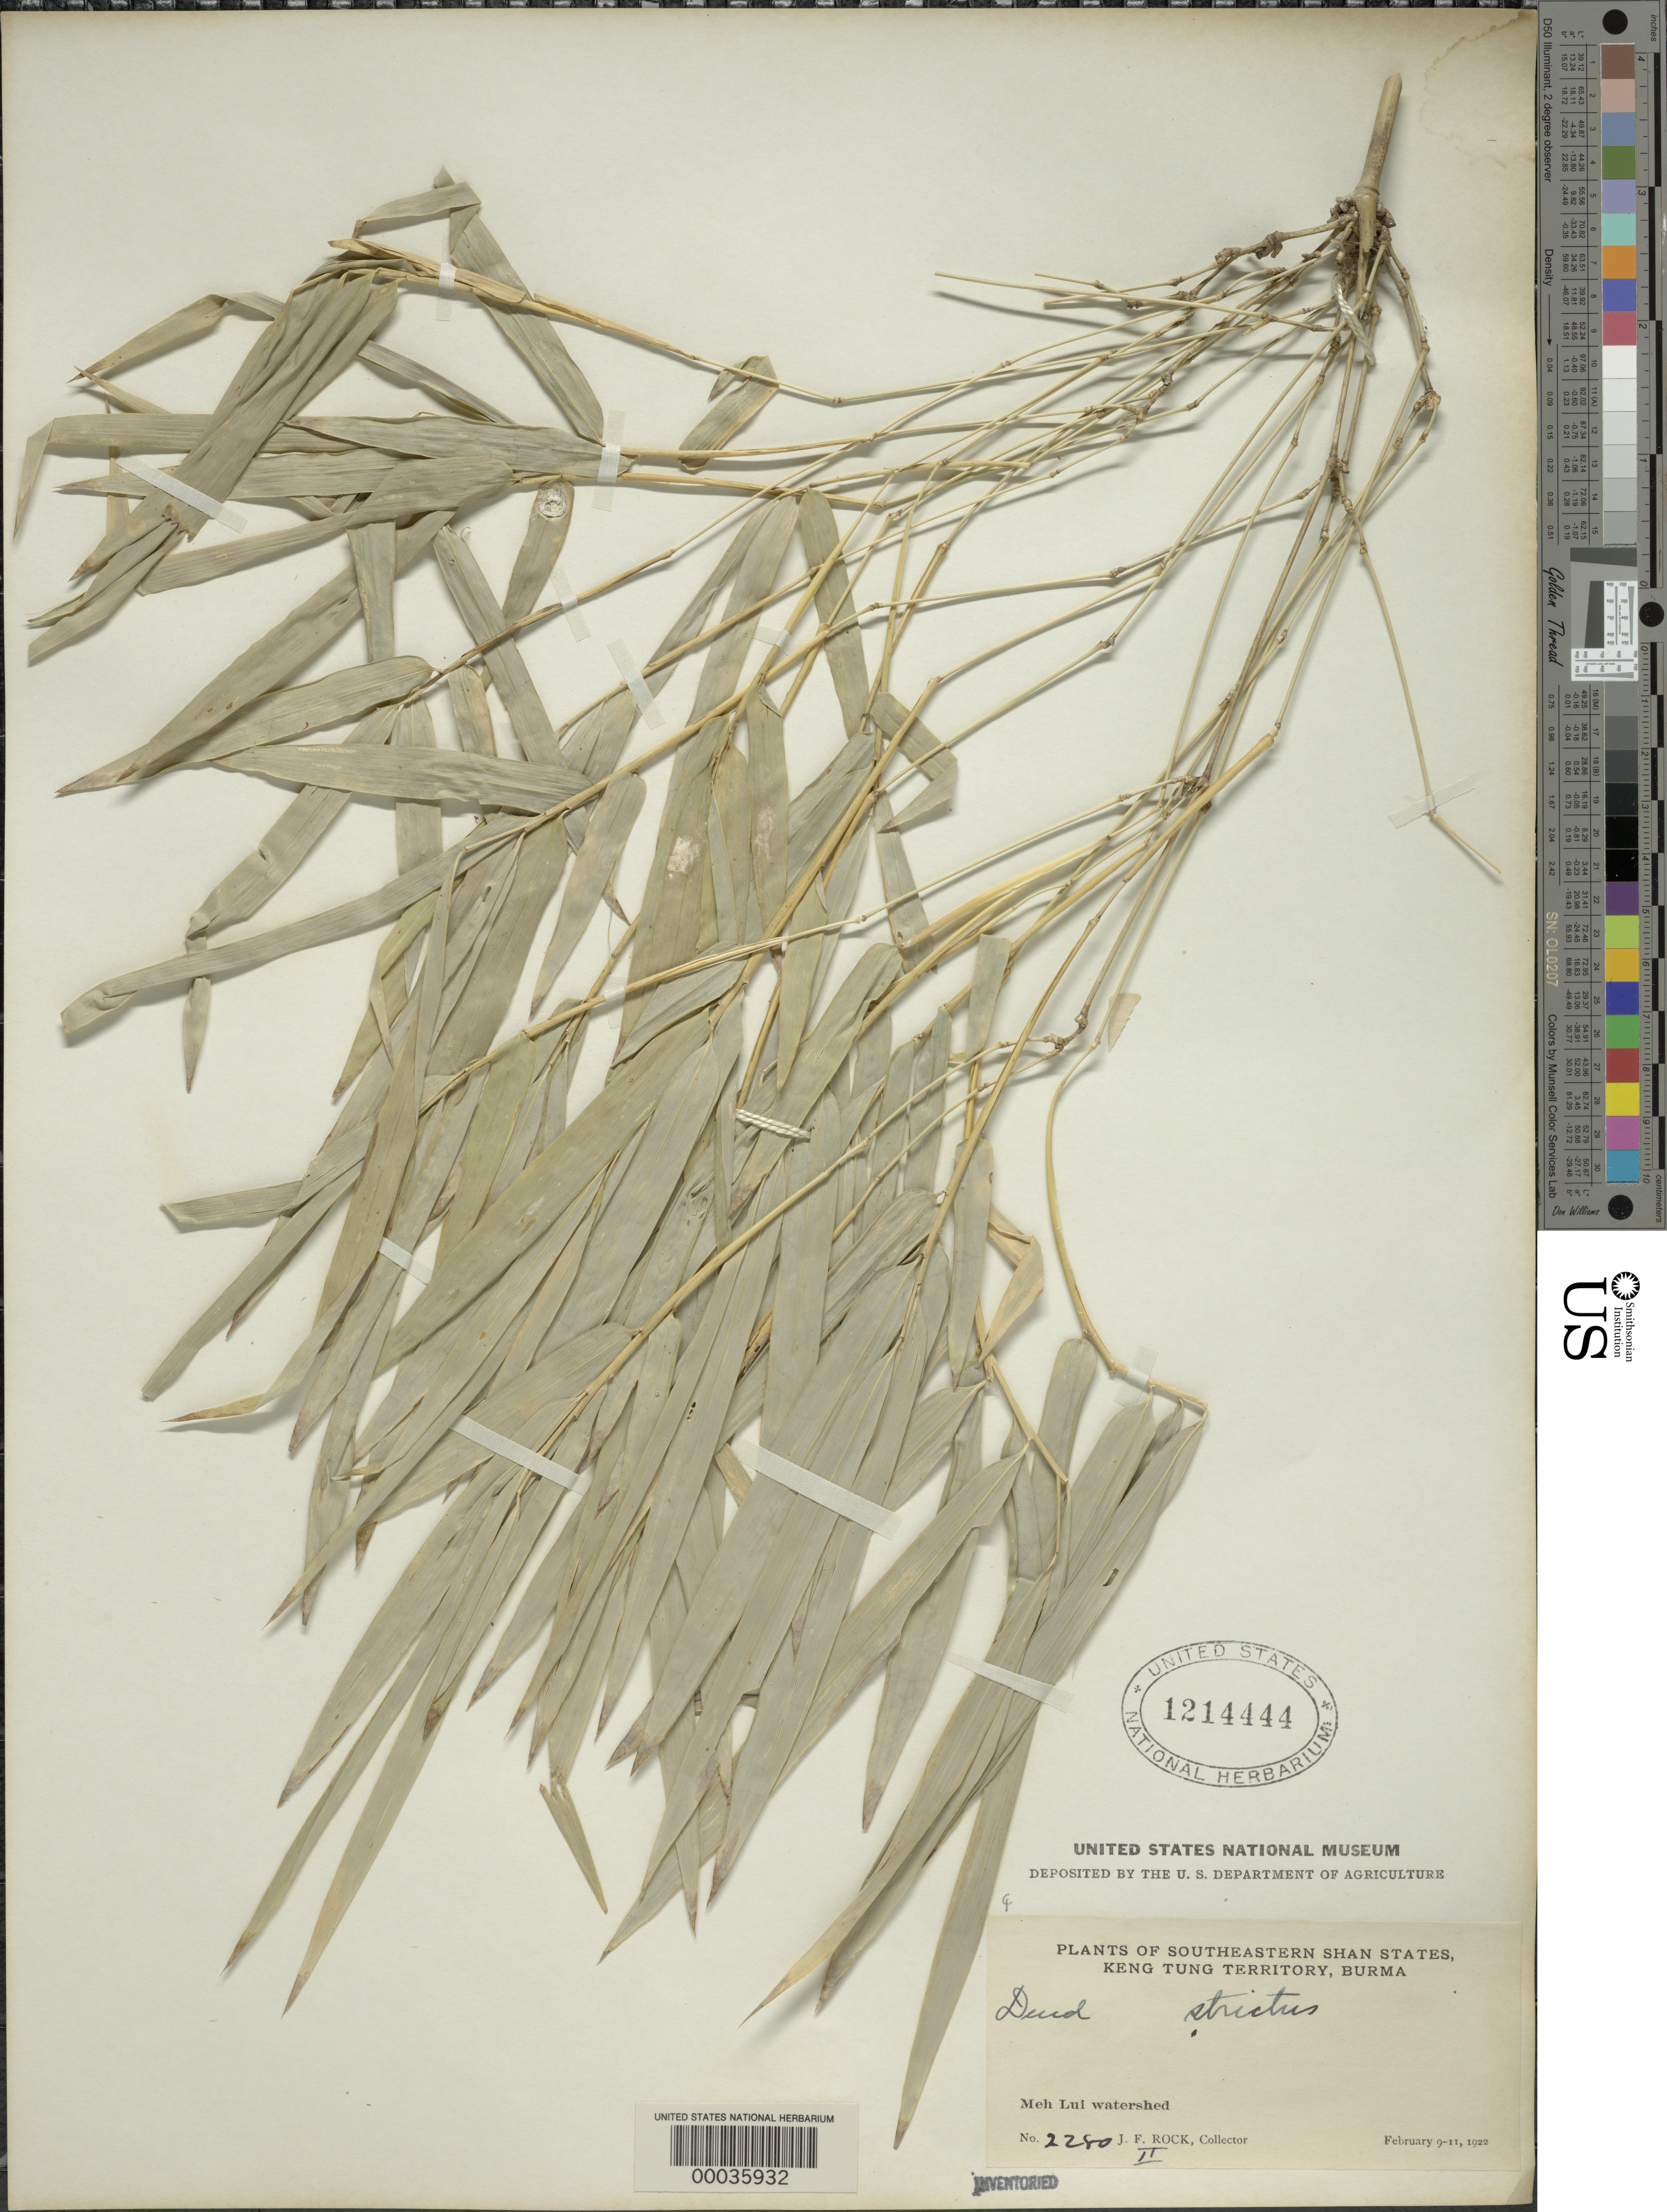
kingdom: Plantae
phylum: Tracheophyta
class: Liliopsida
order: Poales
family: Poaceae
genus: Dendrocalamus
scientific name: Dendrocalamus strictus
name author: (Roxb.) Nees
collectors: J. F. Rock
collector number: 2280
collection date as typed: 09 Feb 1922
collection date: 1922-02-09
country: Myanmar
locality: Meh Lui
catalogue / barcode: US 1214444